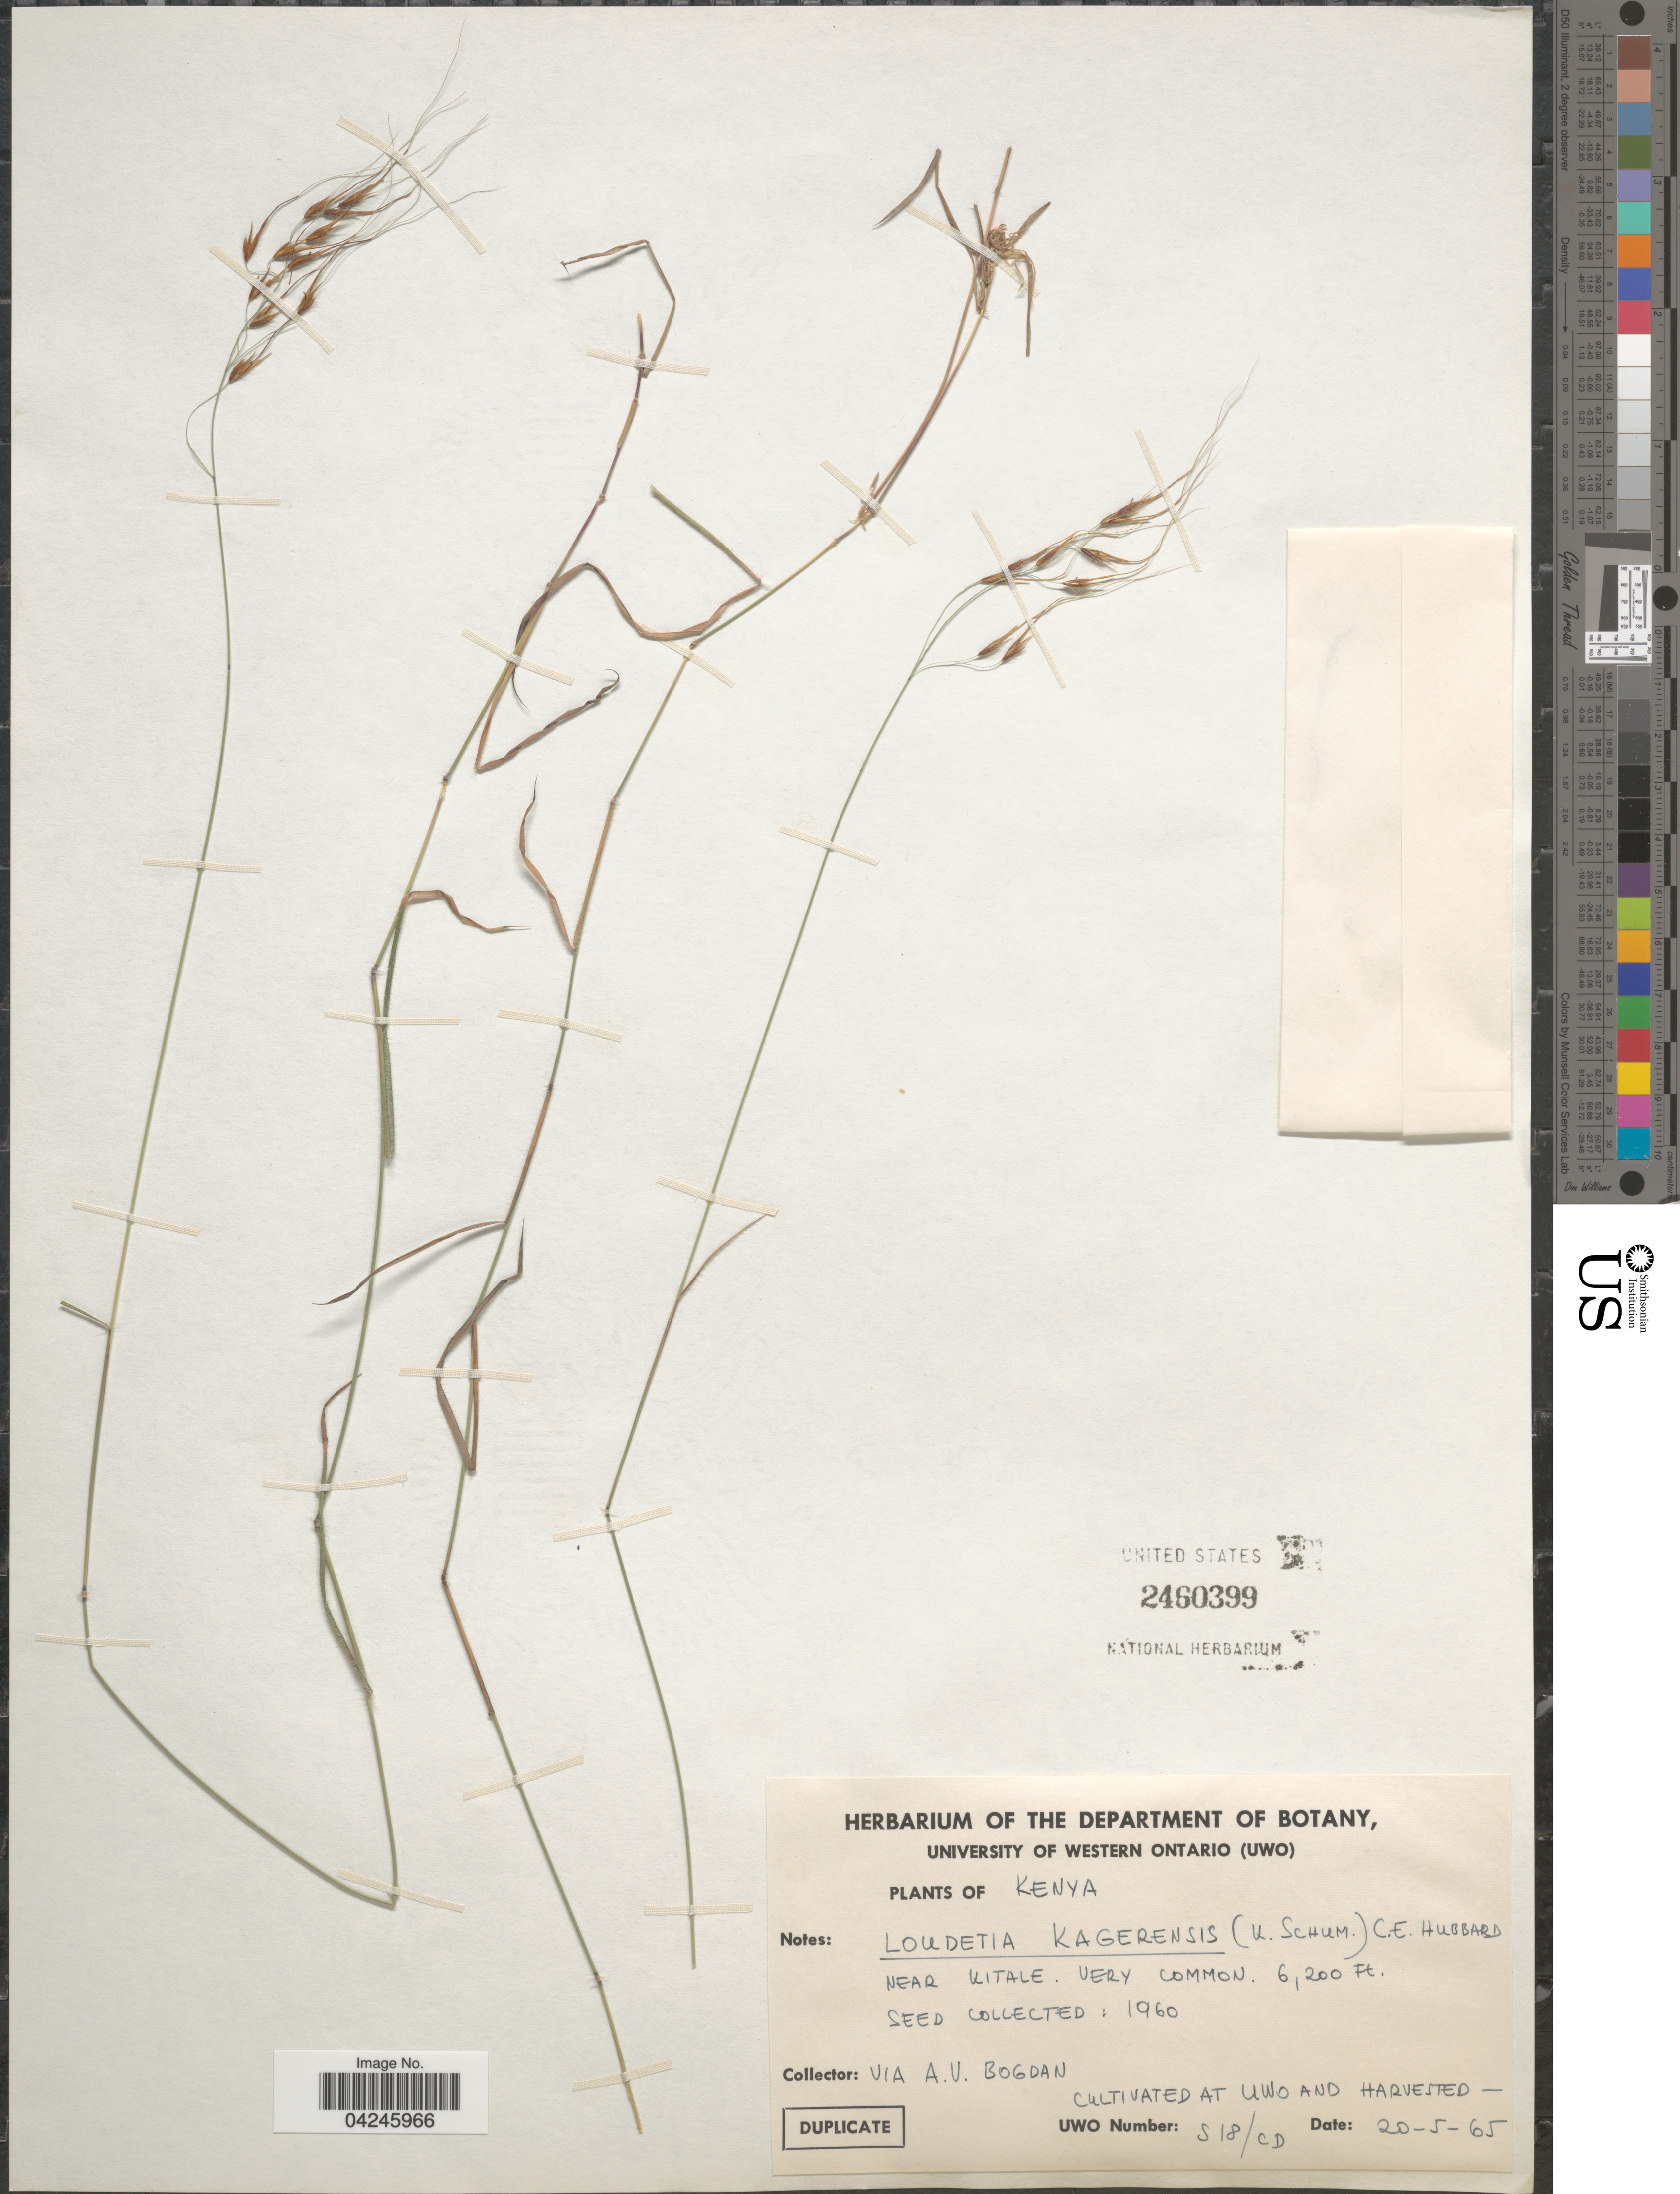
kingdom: Plantae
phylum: Tracheophyta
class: Liliopsida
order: Poales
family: Poaceae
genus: Loudetia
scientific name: Loudetia kagerensis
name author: (K. Schum.) Hutch.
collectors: A. Bogdan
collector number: S18/CD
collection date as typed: Transcribed d/m/y: 20/5/65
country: Canada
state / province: Ontario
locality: At UWO.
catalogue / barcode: US 2460399